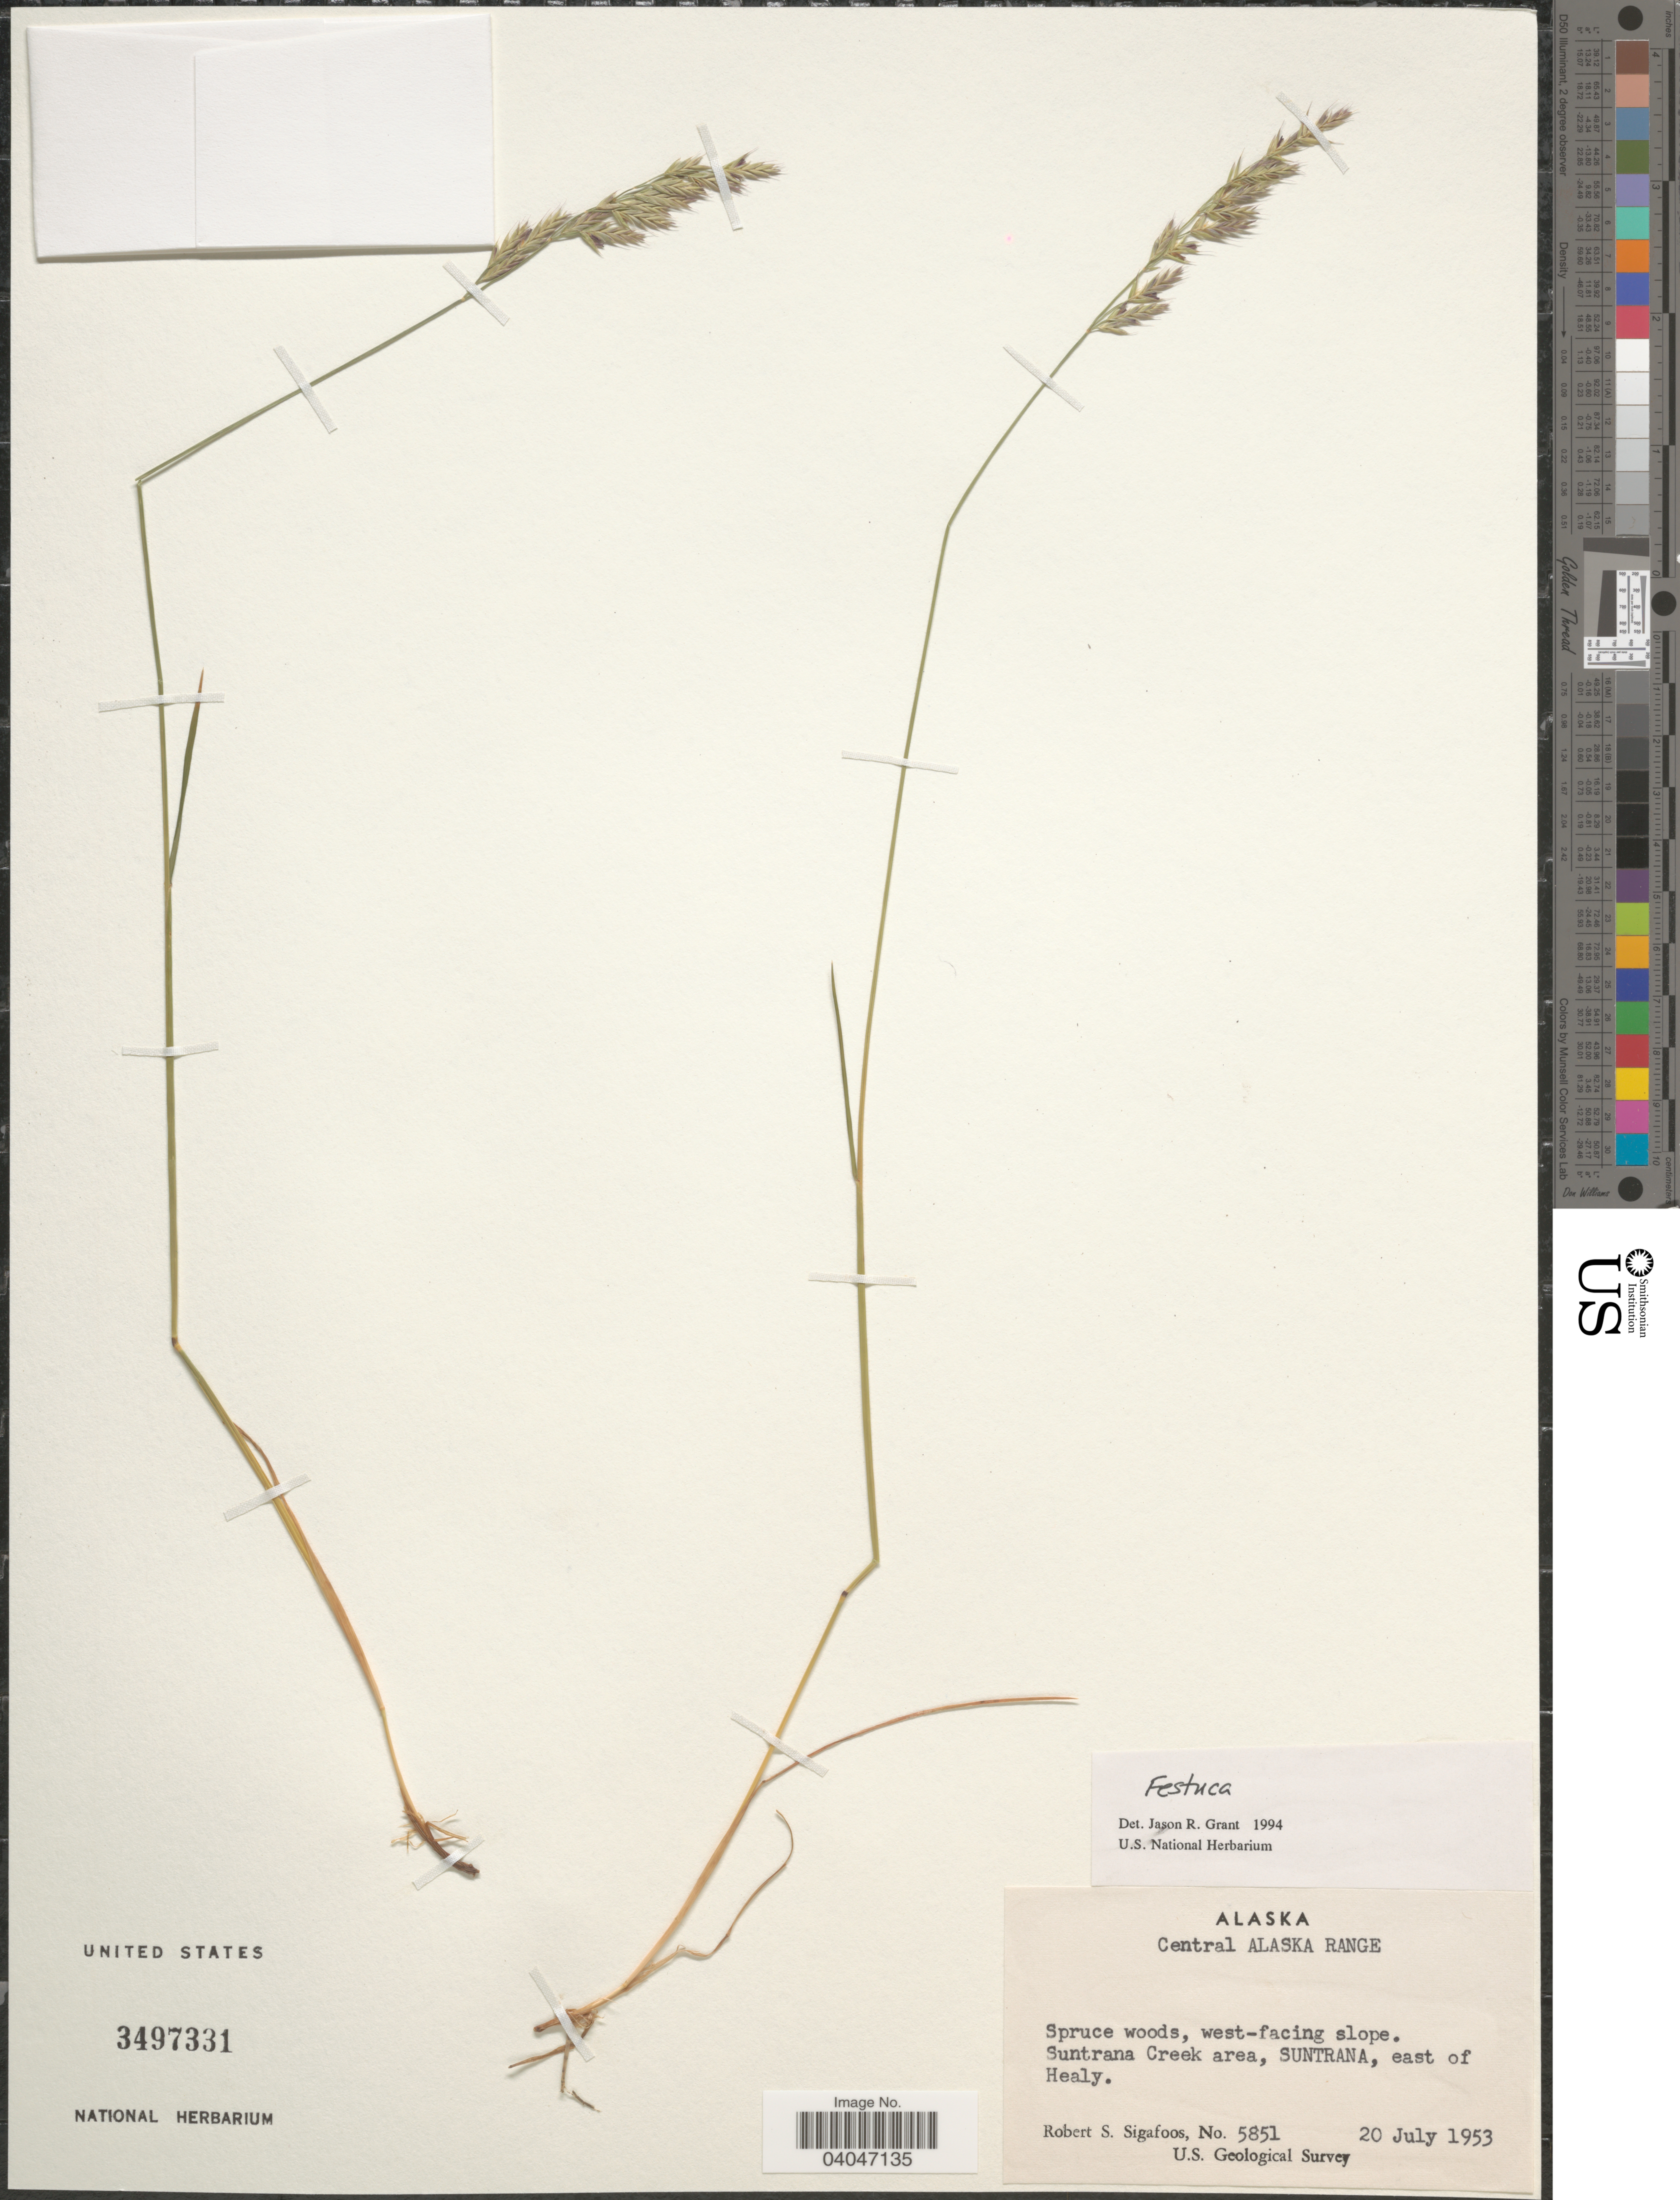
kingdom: Plantae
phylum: Tracheophyta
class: Liliopsida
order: Poales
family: Poaceae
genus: Festuca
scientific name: Festuca sp.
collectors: R. Sigafoos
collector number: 5851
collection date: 1953-07-20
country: United States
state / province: Alaska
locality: Central Alaska Range. Spruce woods, west-facing slope. Suntrana Creek area, Suntrana, east of Healy.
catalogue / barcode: US 3497331